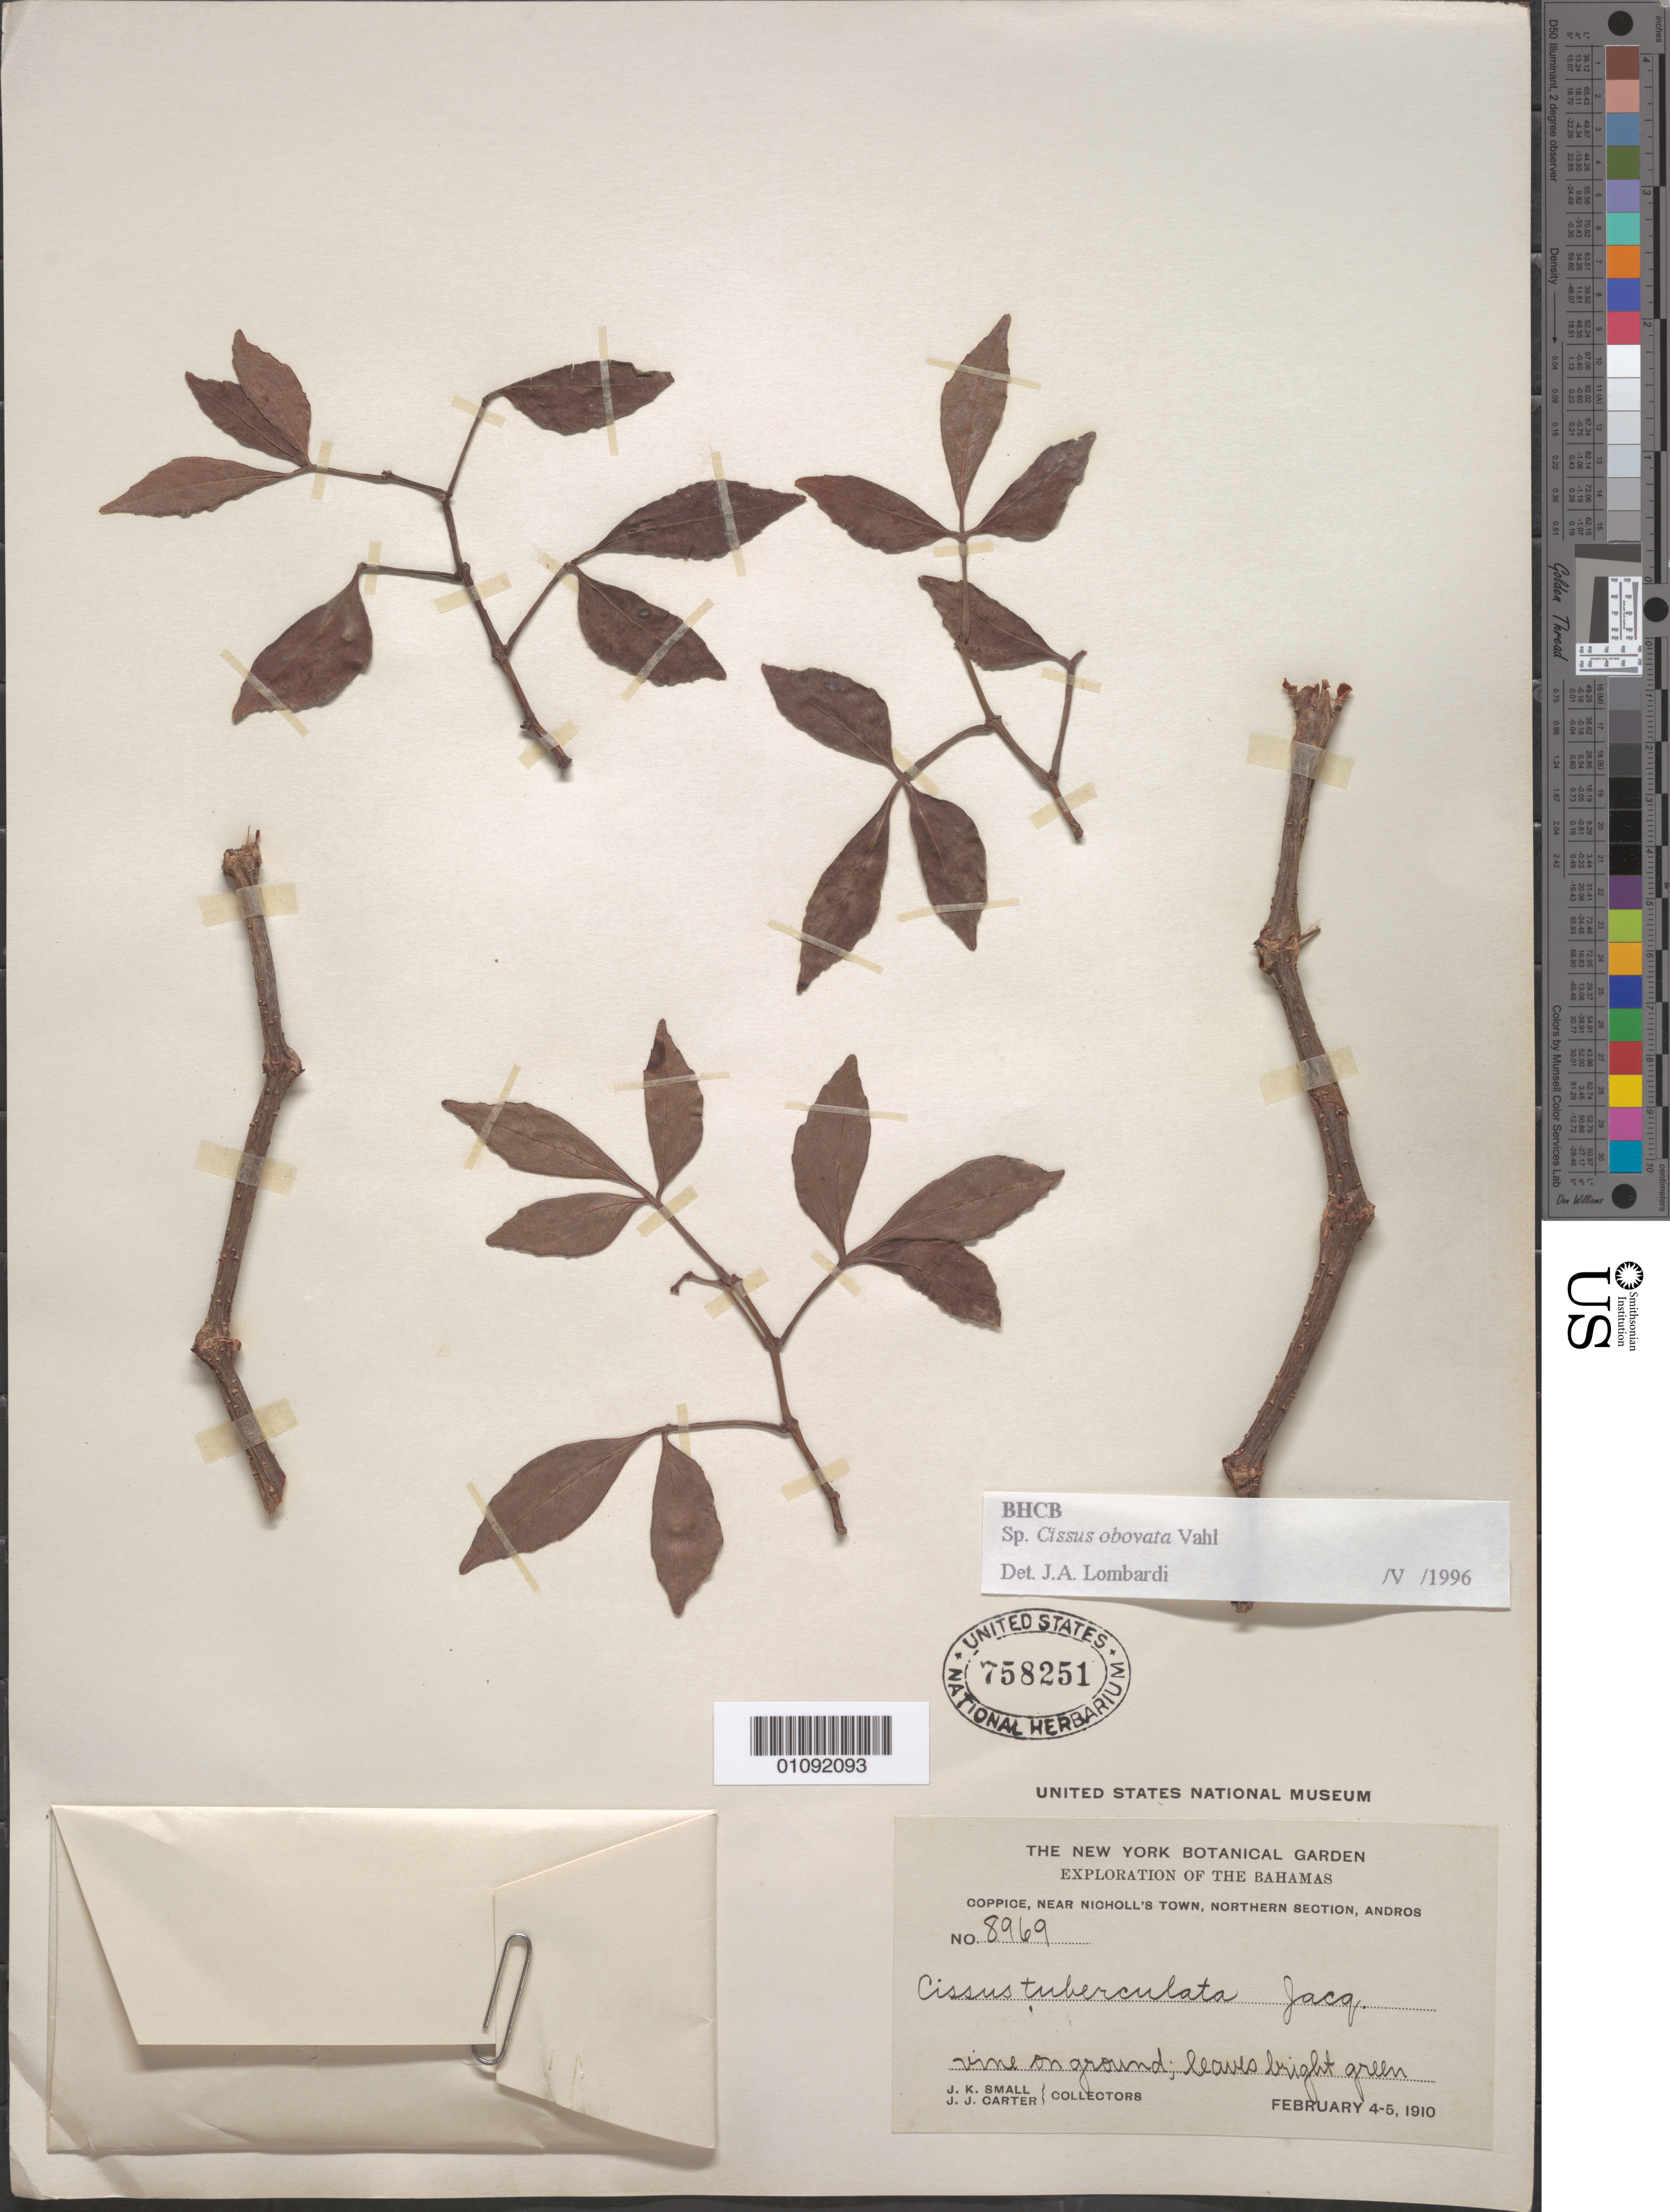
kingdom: Plantae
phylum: Tracheophyta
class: Magnoliopsida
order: Vitales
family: Vitaceae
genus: Cissus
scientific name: Cissus obovata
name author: Vahl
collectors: J. K. Small & J. J. Carter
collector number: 8969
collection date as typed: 04 Feb 1910 and 05 Feb 1910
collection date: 1910-02-04,1910-02-05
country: Bahamas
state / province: North Andros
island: Andros I.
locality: Coppice, near Nicholl's Town, Northern Section, Andros.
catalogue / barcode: US 758251